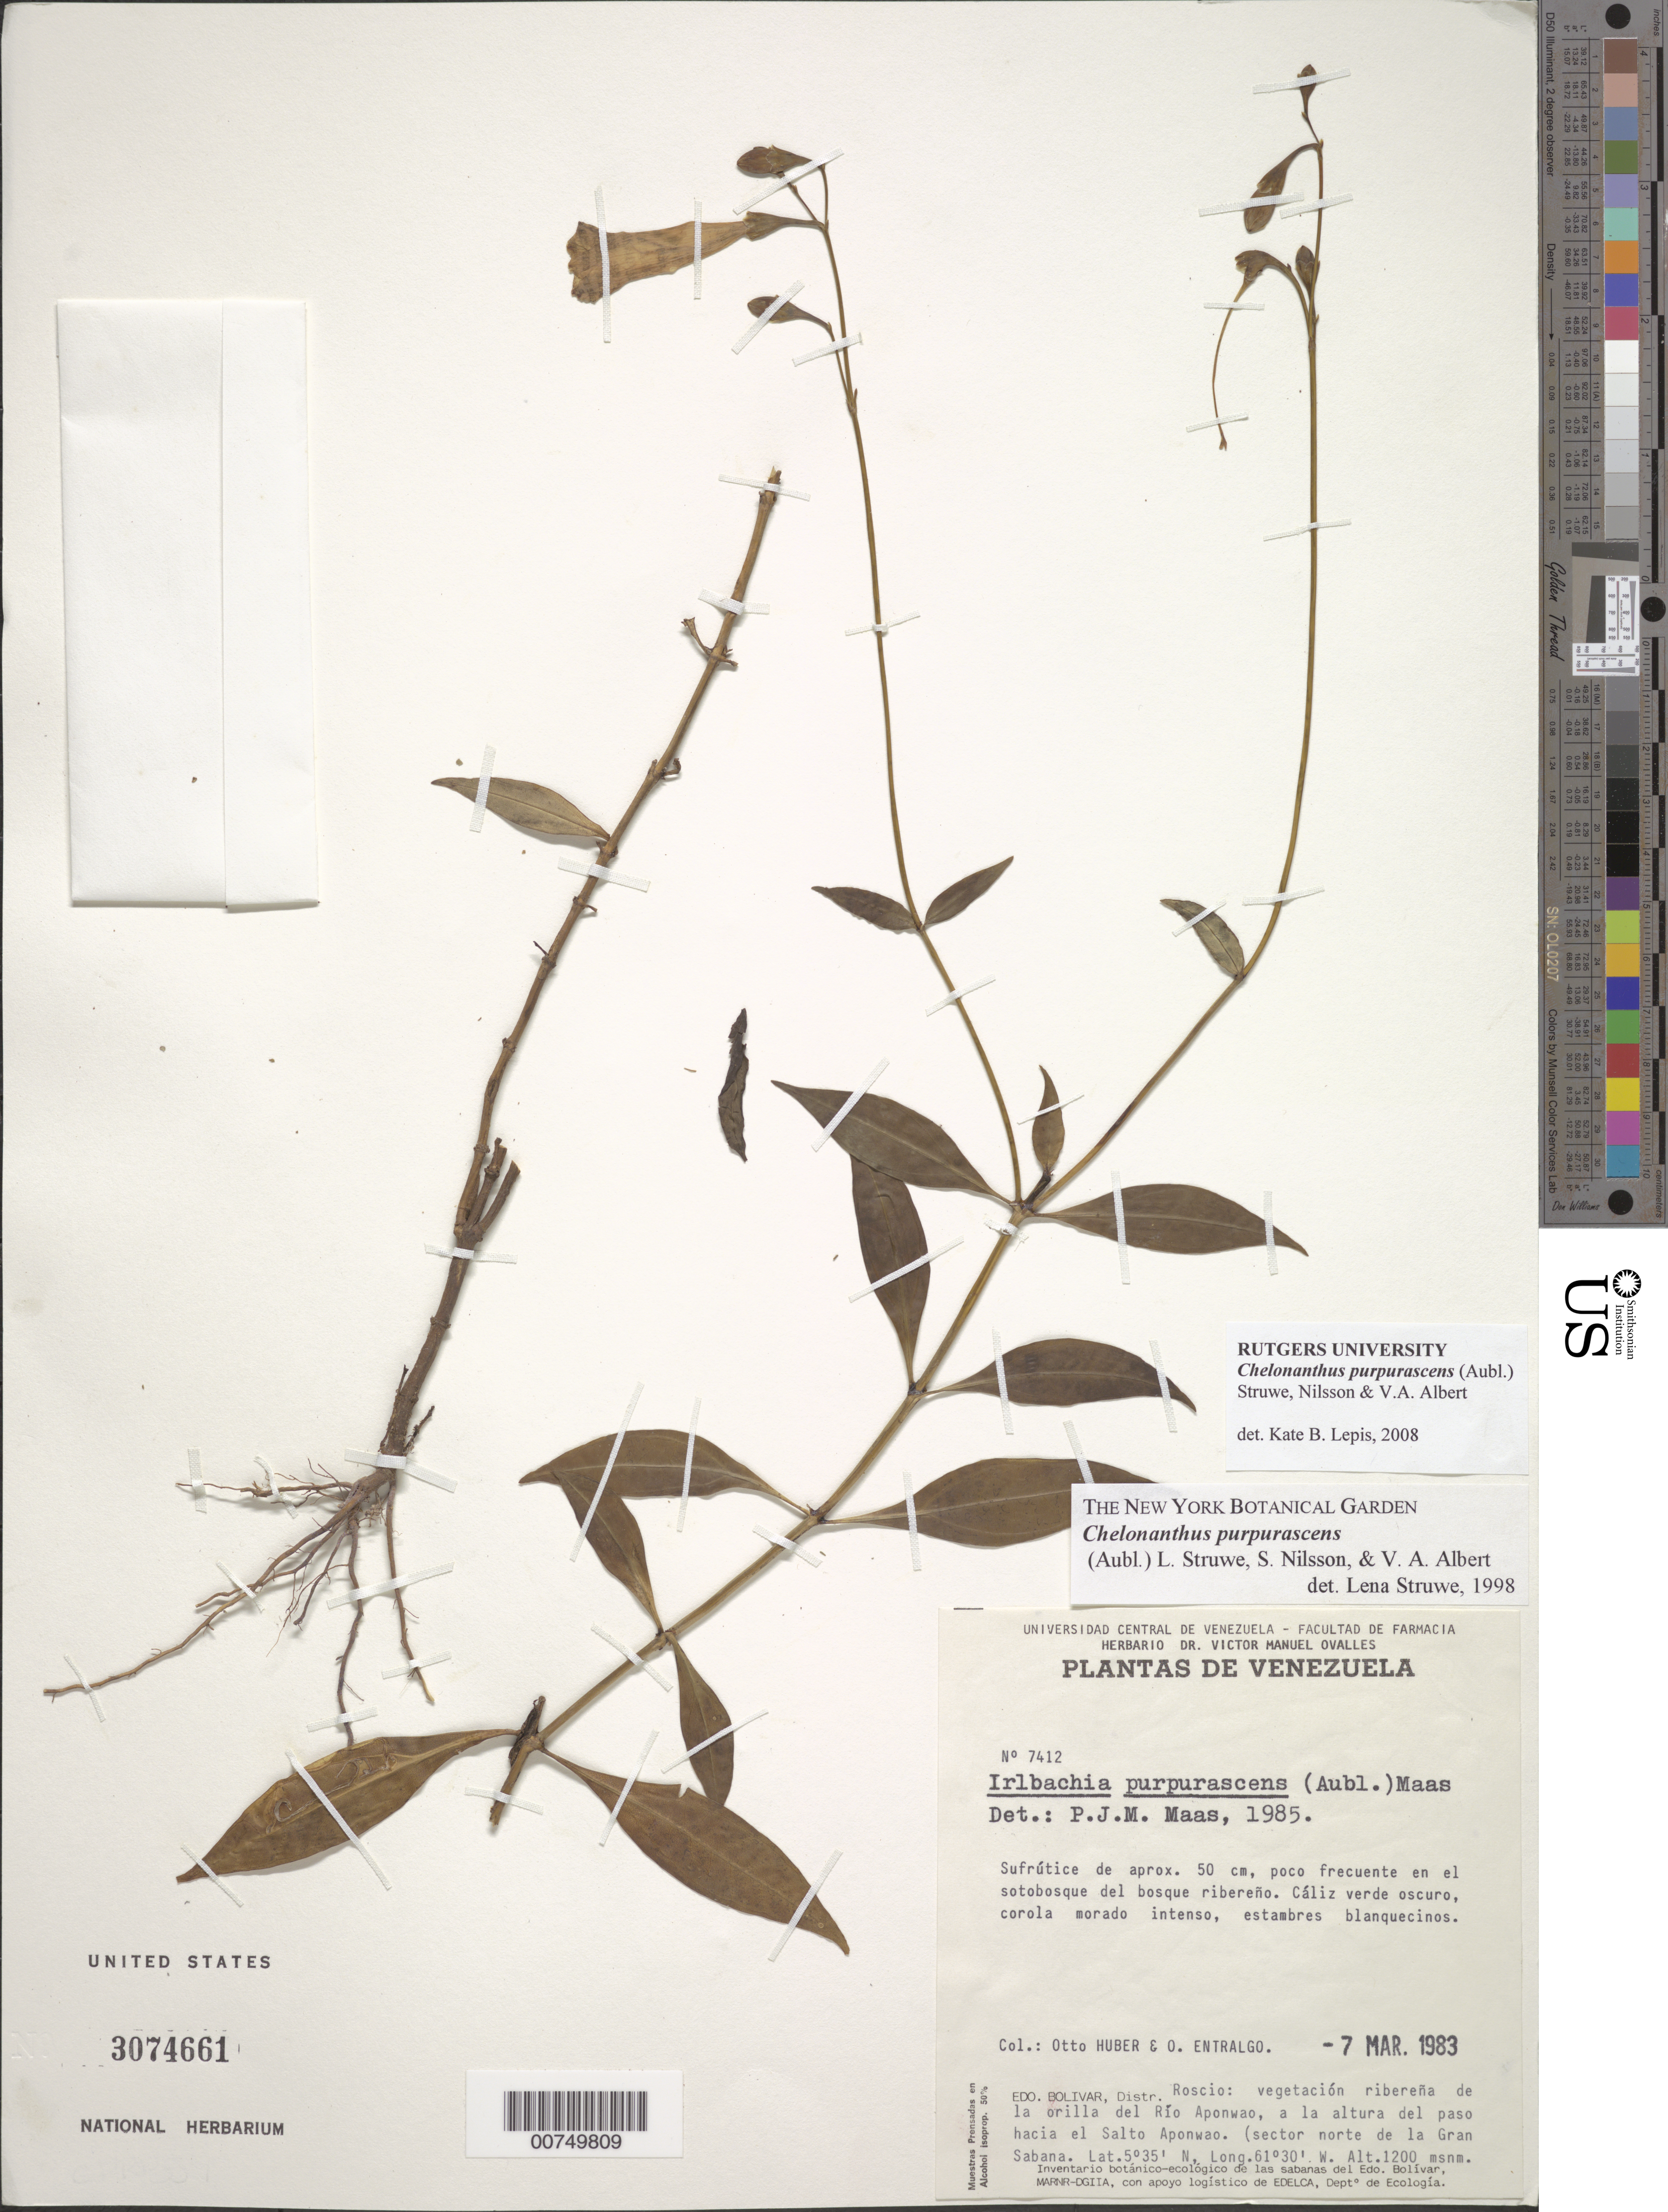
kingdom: Plantae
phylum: Tracheophyta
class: Magnoliopsida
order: Gentianales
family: Gentianaceae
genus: Chelonanthus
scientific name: Chelonanthus purpurascens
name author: (Aubl.) Struwe et al.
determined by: Struwe, L.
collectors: O. Huber & O. Entralgo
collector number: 7412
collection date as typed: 7-Mar-83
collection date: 1983-03-07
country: Venezuela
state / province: Bolívar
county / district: Roscio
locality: Río Aponwao, del paso sobre el Salto Aponwao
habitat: Sotobosque del bosque ribereno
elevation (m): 1200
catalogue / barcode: US 3074661